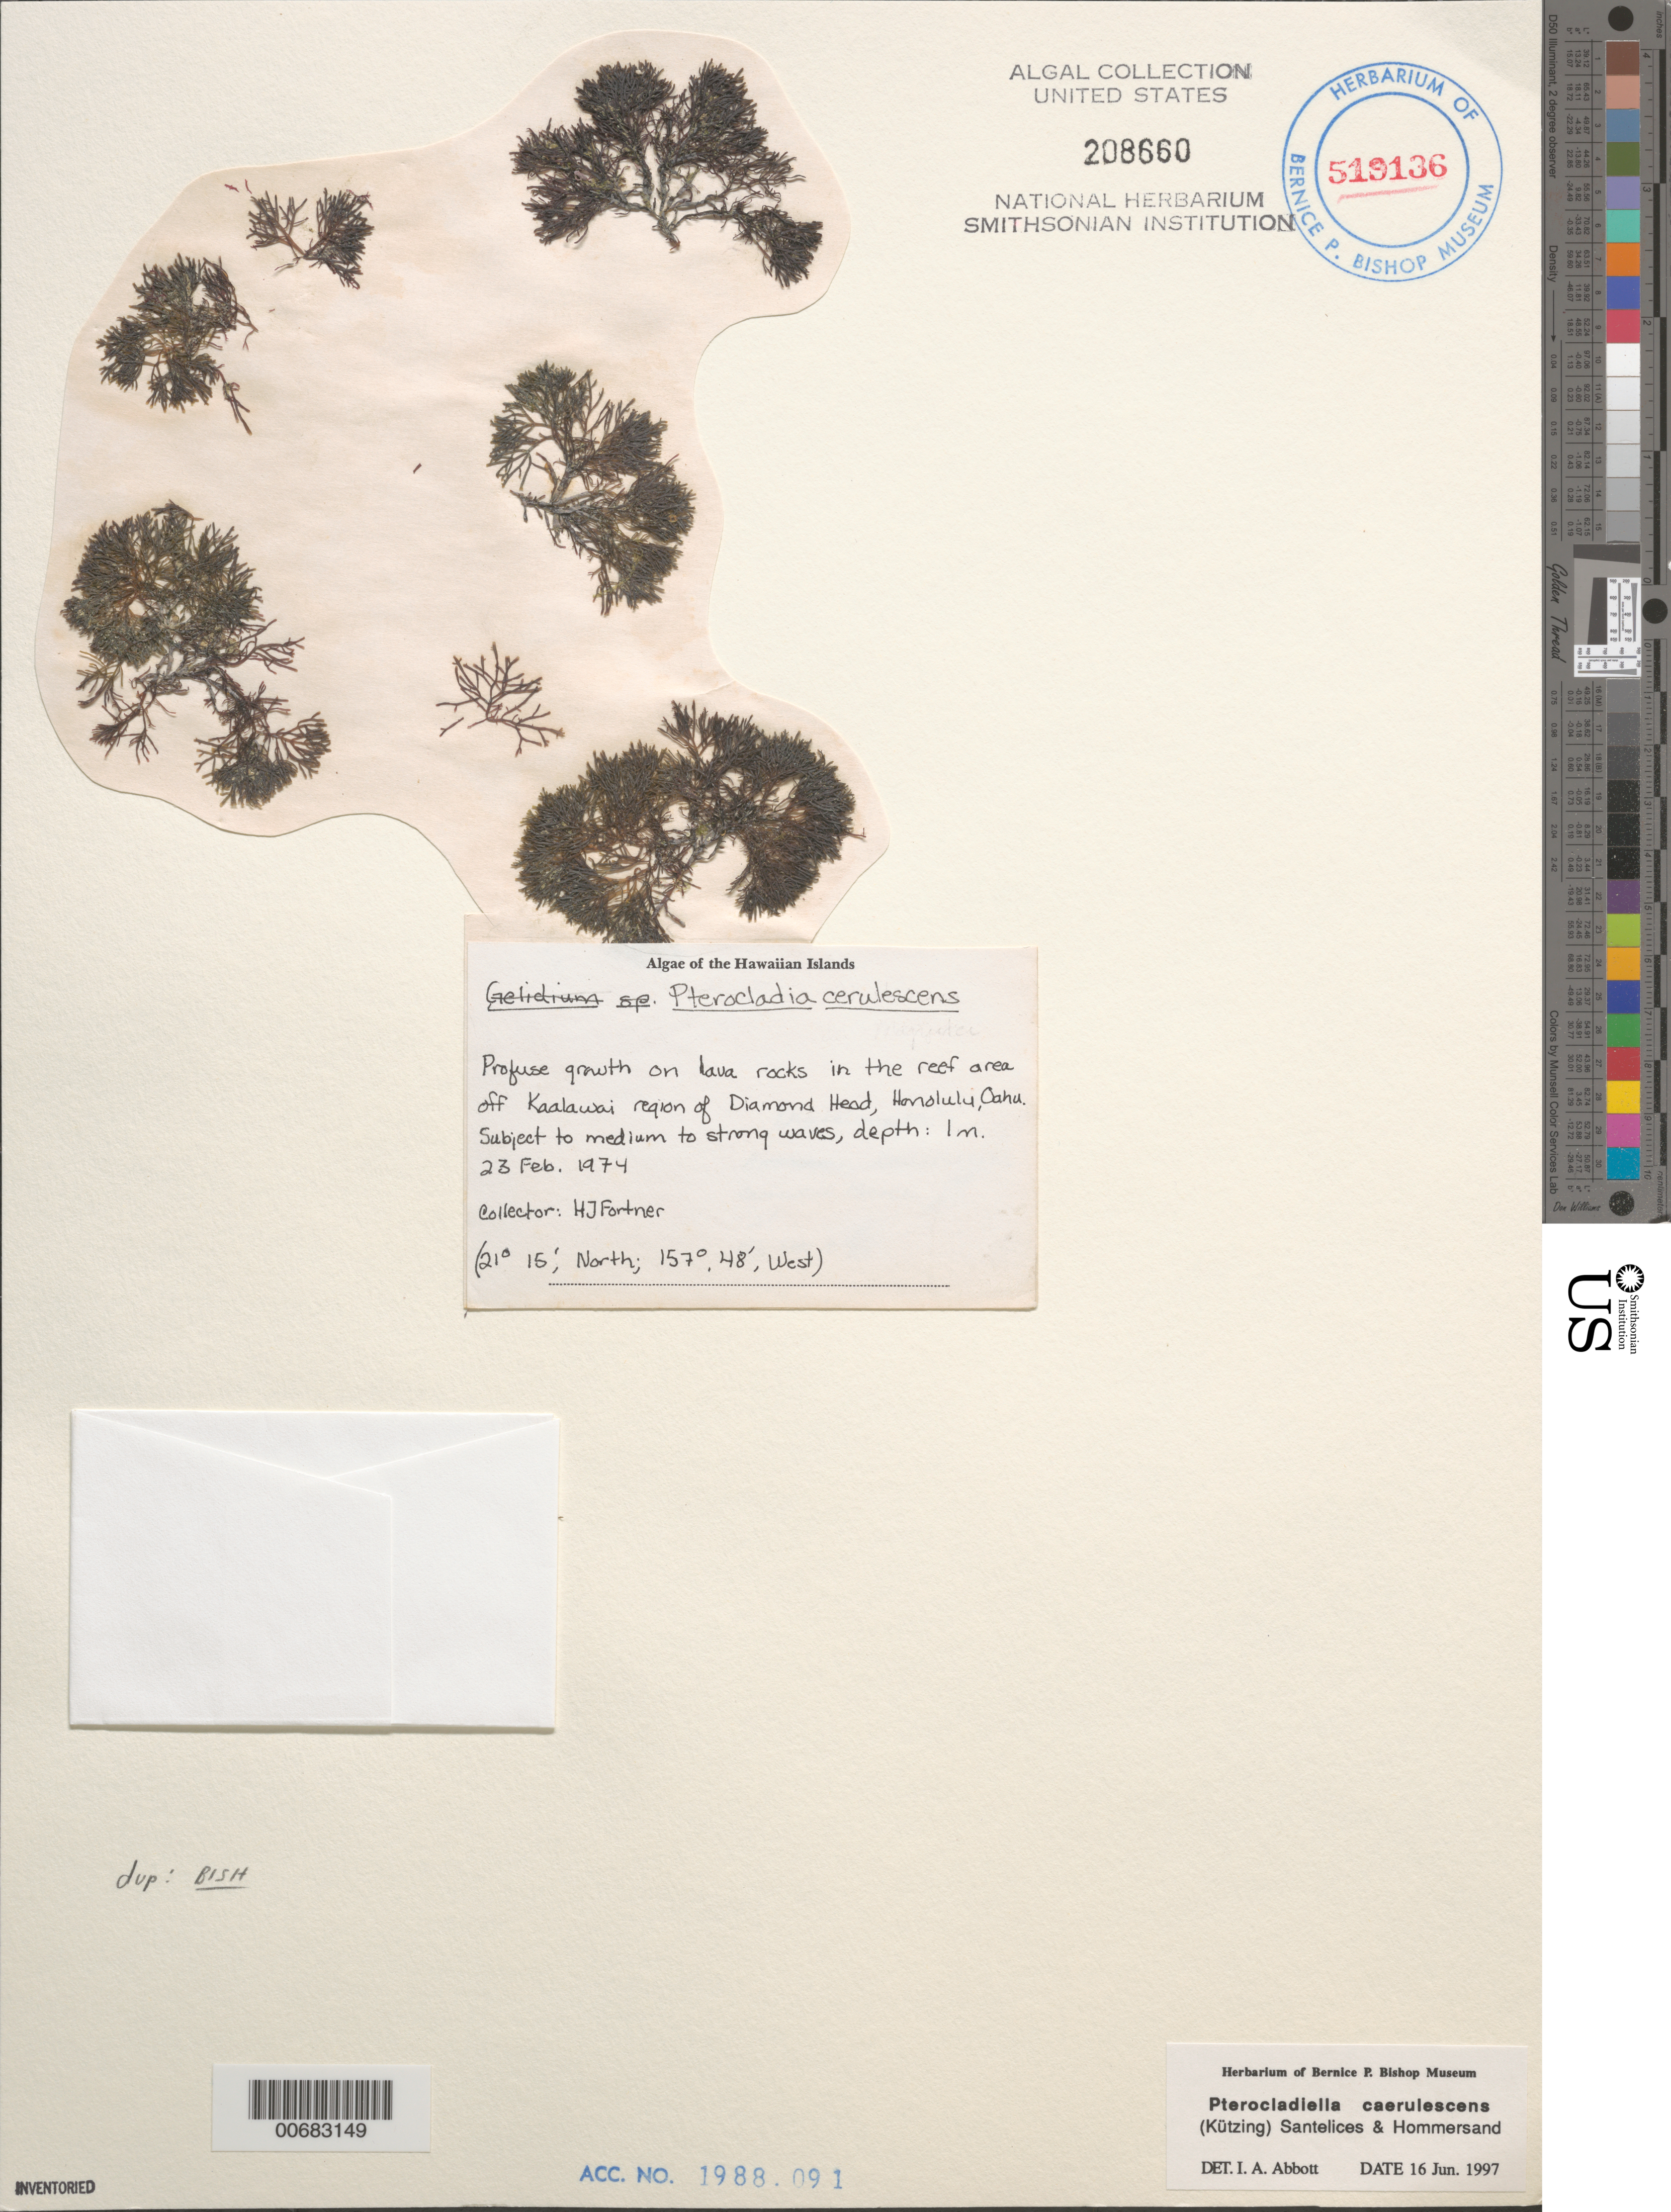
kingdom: Plantae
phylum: Rhodophyta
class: Florideophyceae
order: Gelidiales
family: Pterocladiaceae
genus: Pterocladiella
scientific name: Pterocladiella caerulescens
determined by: Abbott, Isabella A.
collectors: H. Fortner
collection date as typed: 23 Feb 1974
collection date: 1974-02-23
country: United States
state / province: Hawaii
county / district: Honolulu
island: Oahu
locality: Honolulu, off Kaalawai region of Diamond Head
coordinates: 21 15' North, 157 48' West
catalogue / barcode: US 208660